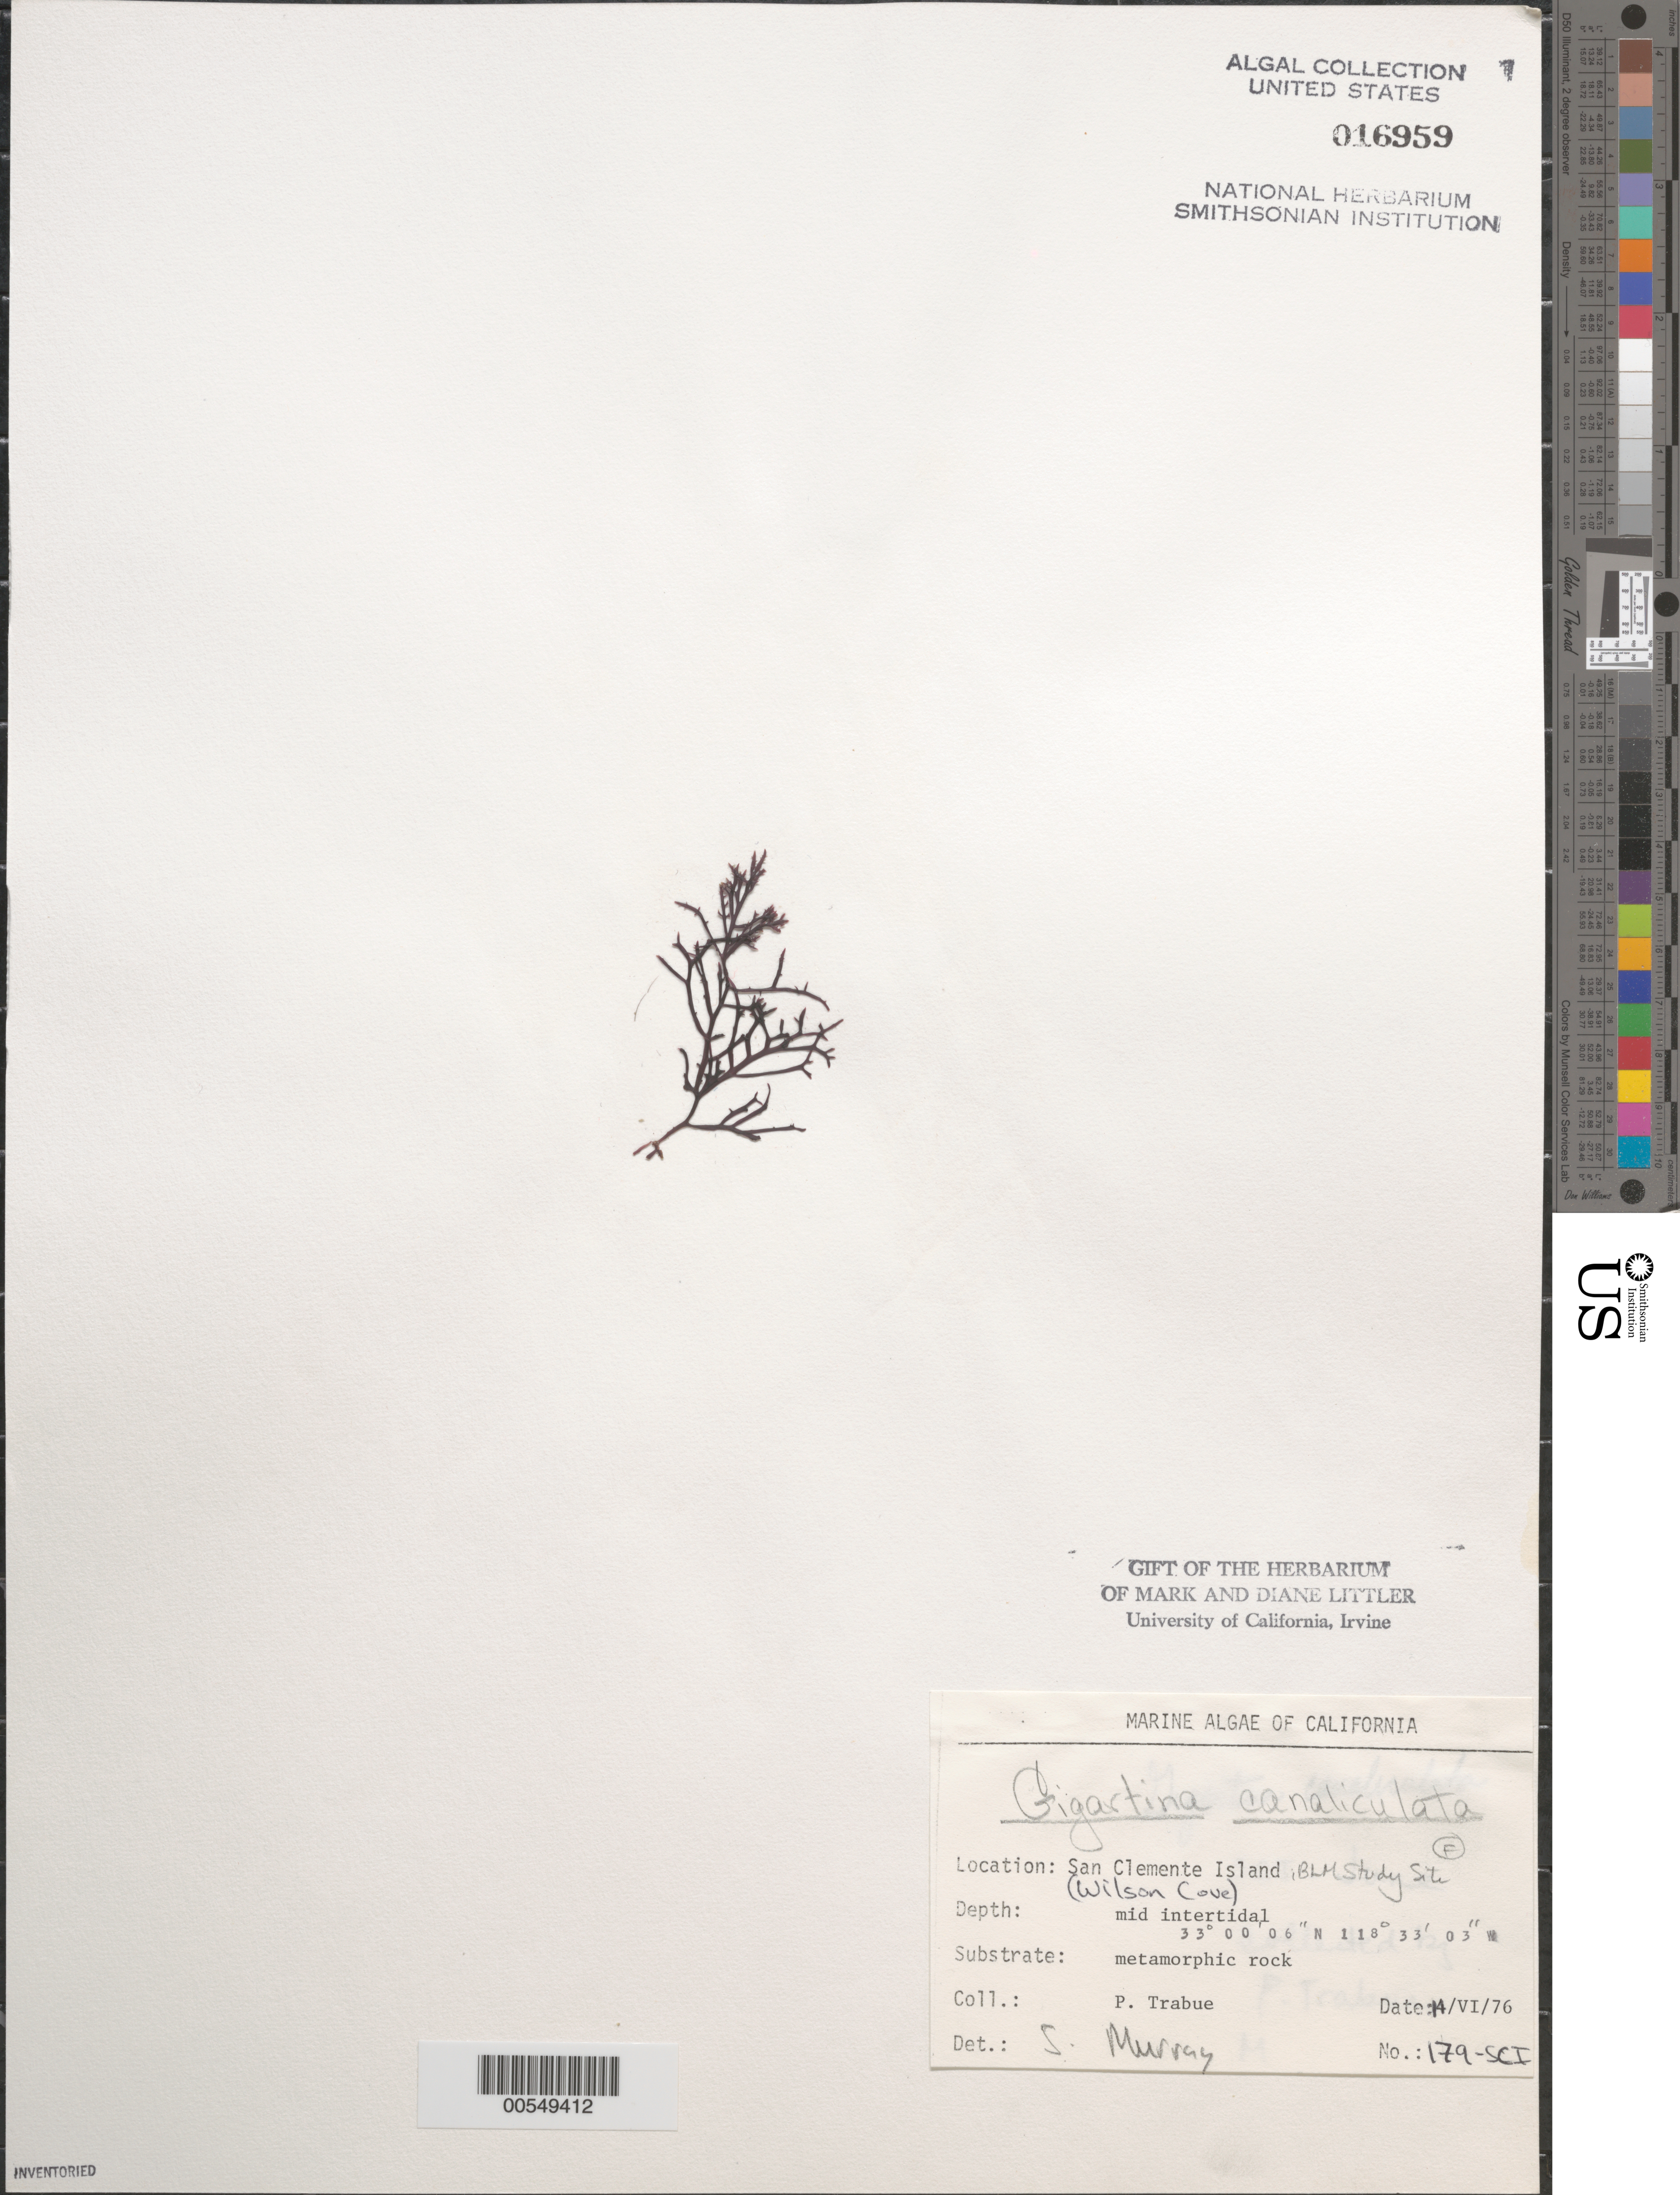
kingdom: Plantae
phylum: Rhodophyta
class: Florideophyceae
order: Gigartinales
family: Gigartinaceae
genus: Chondracanthus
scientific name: Chondracanthus canaliculatus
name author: (Harv.) Guiry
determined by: Algae name updating Project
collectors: P. J. Trabue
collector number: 179-SCI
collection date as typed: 14 Jun 1976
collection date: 1976-06-14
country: United States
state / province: California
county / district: Los Angeles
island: San Clemente Island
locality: Wilson Cove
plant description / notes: BLM-SOCALBIGHT Rocky Intertidal Survey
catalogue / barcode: US 16959